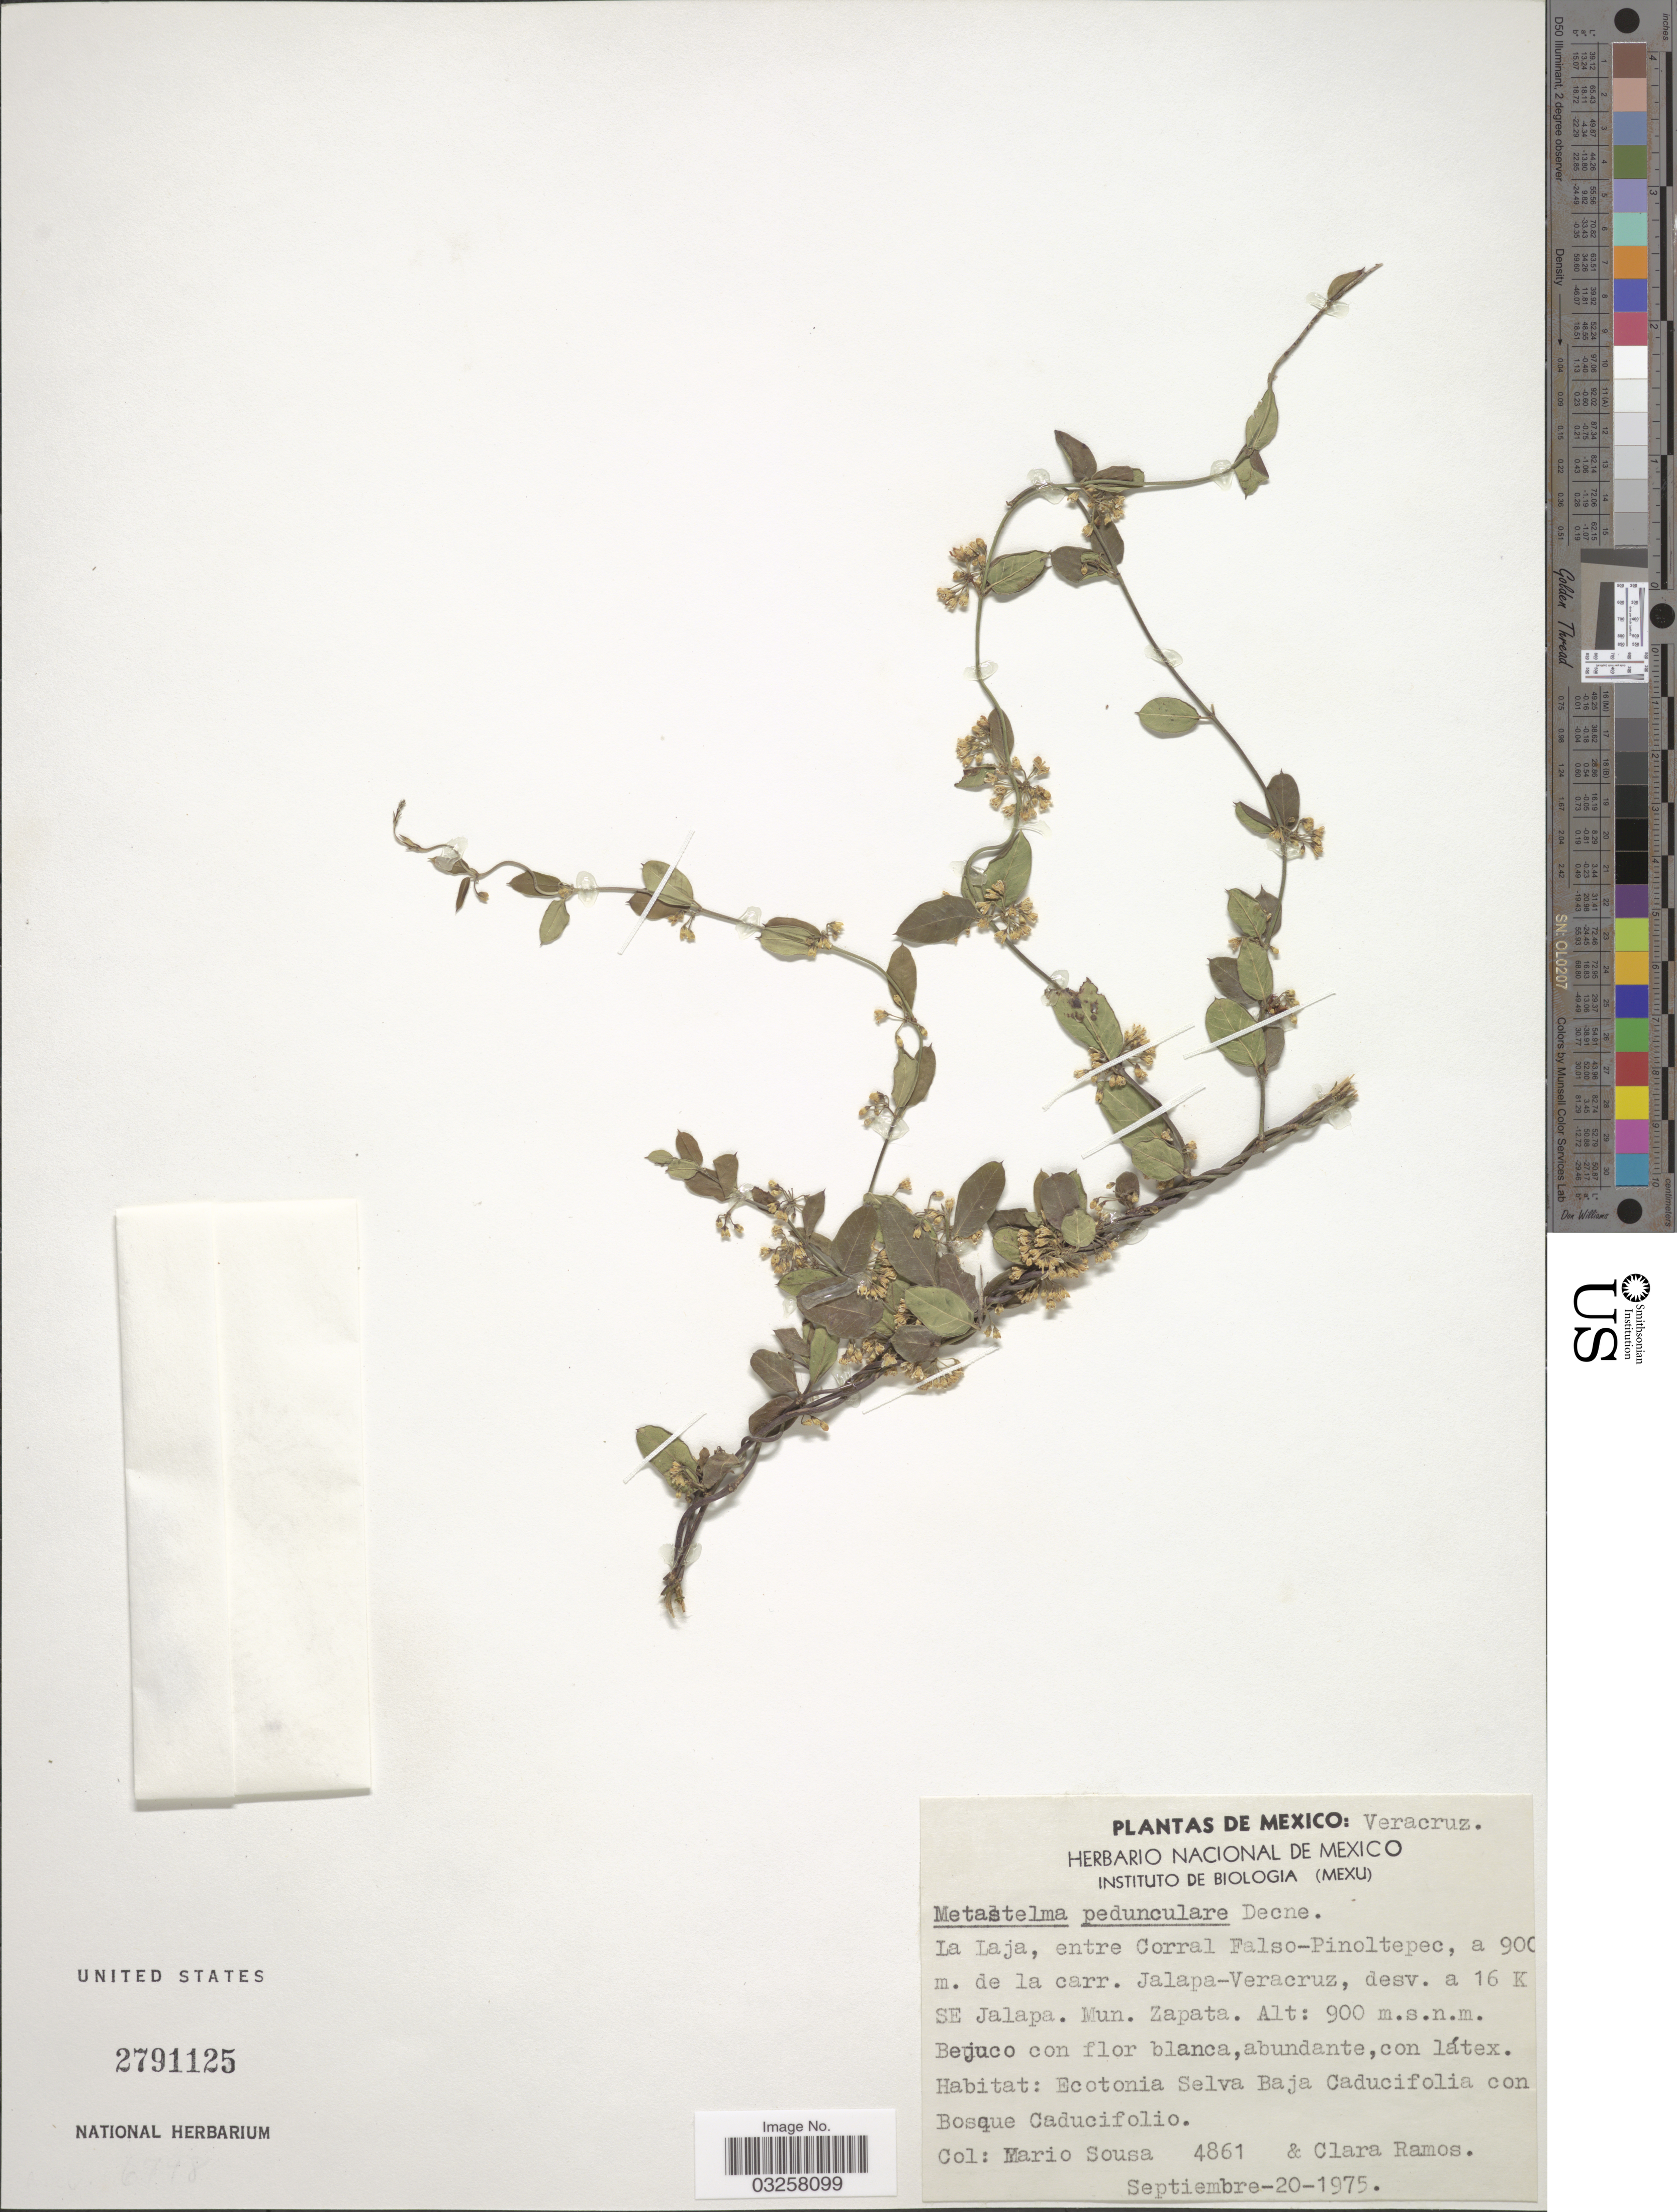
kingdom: Plantae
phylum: Tracheophyta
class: Magnoliopsida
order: Gentianales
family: Apocynaceae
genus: Metastelma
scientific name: Metastelma pedunculare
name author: Decne.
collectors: M. Sousa S. & C. H. Ramos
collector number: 4861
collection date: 1975-09-20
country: Mexico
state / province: Veracruz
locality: Veracruz, La Laja, entre Corral Falso-Pinoltepec, a 900 m. de la carr. Jalapa-Veracruz, desv. a 16 K SE Jalapa. Mun. Zapata.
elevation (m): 900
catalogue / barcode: US 2791125